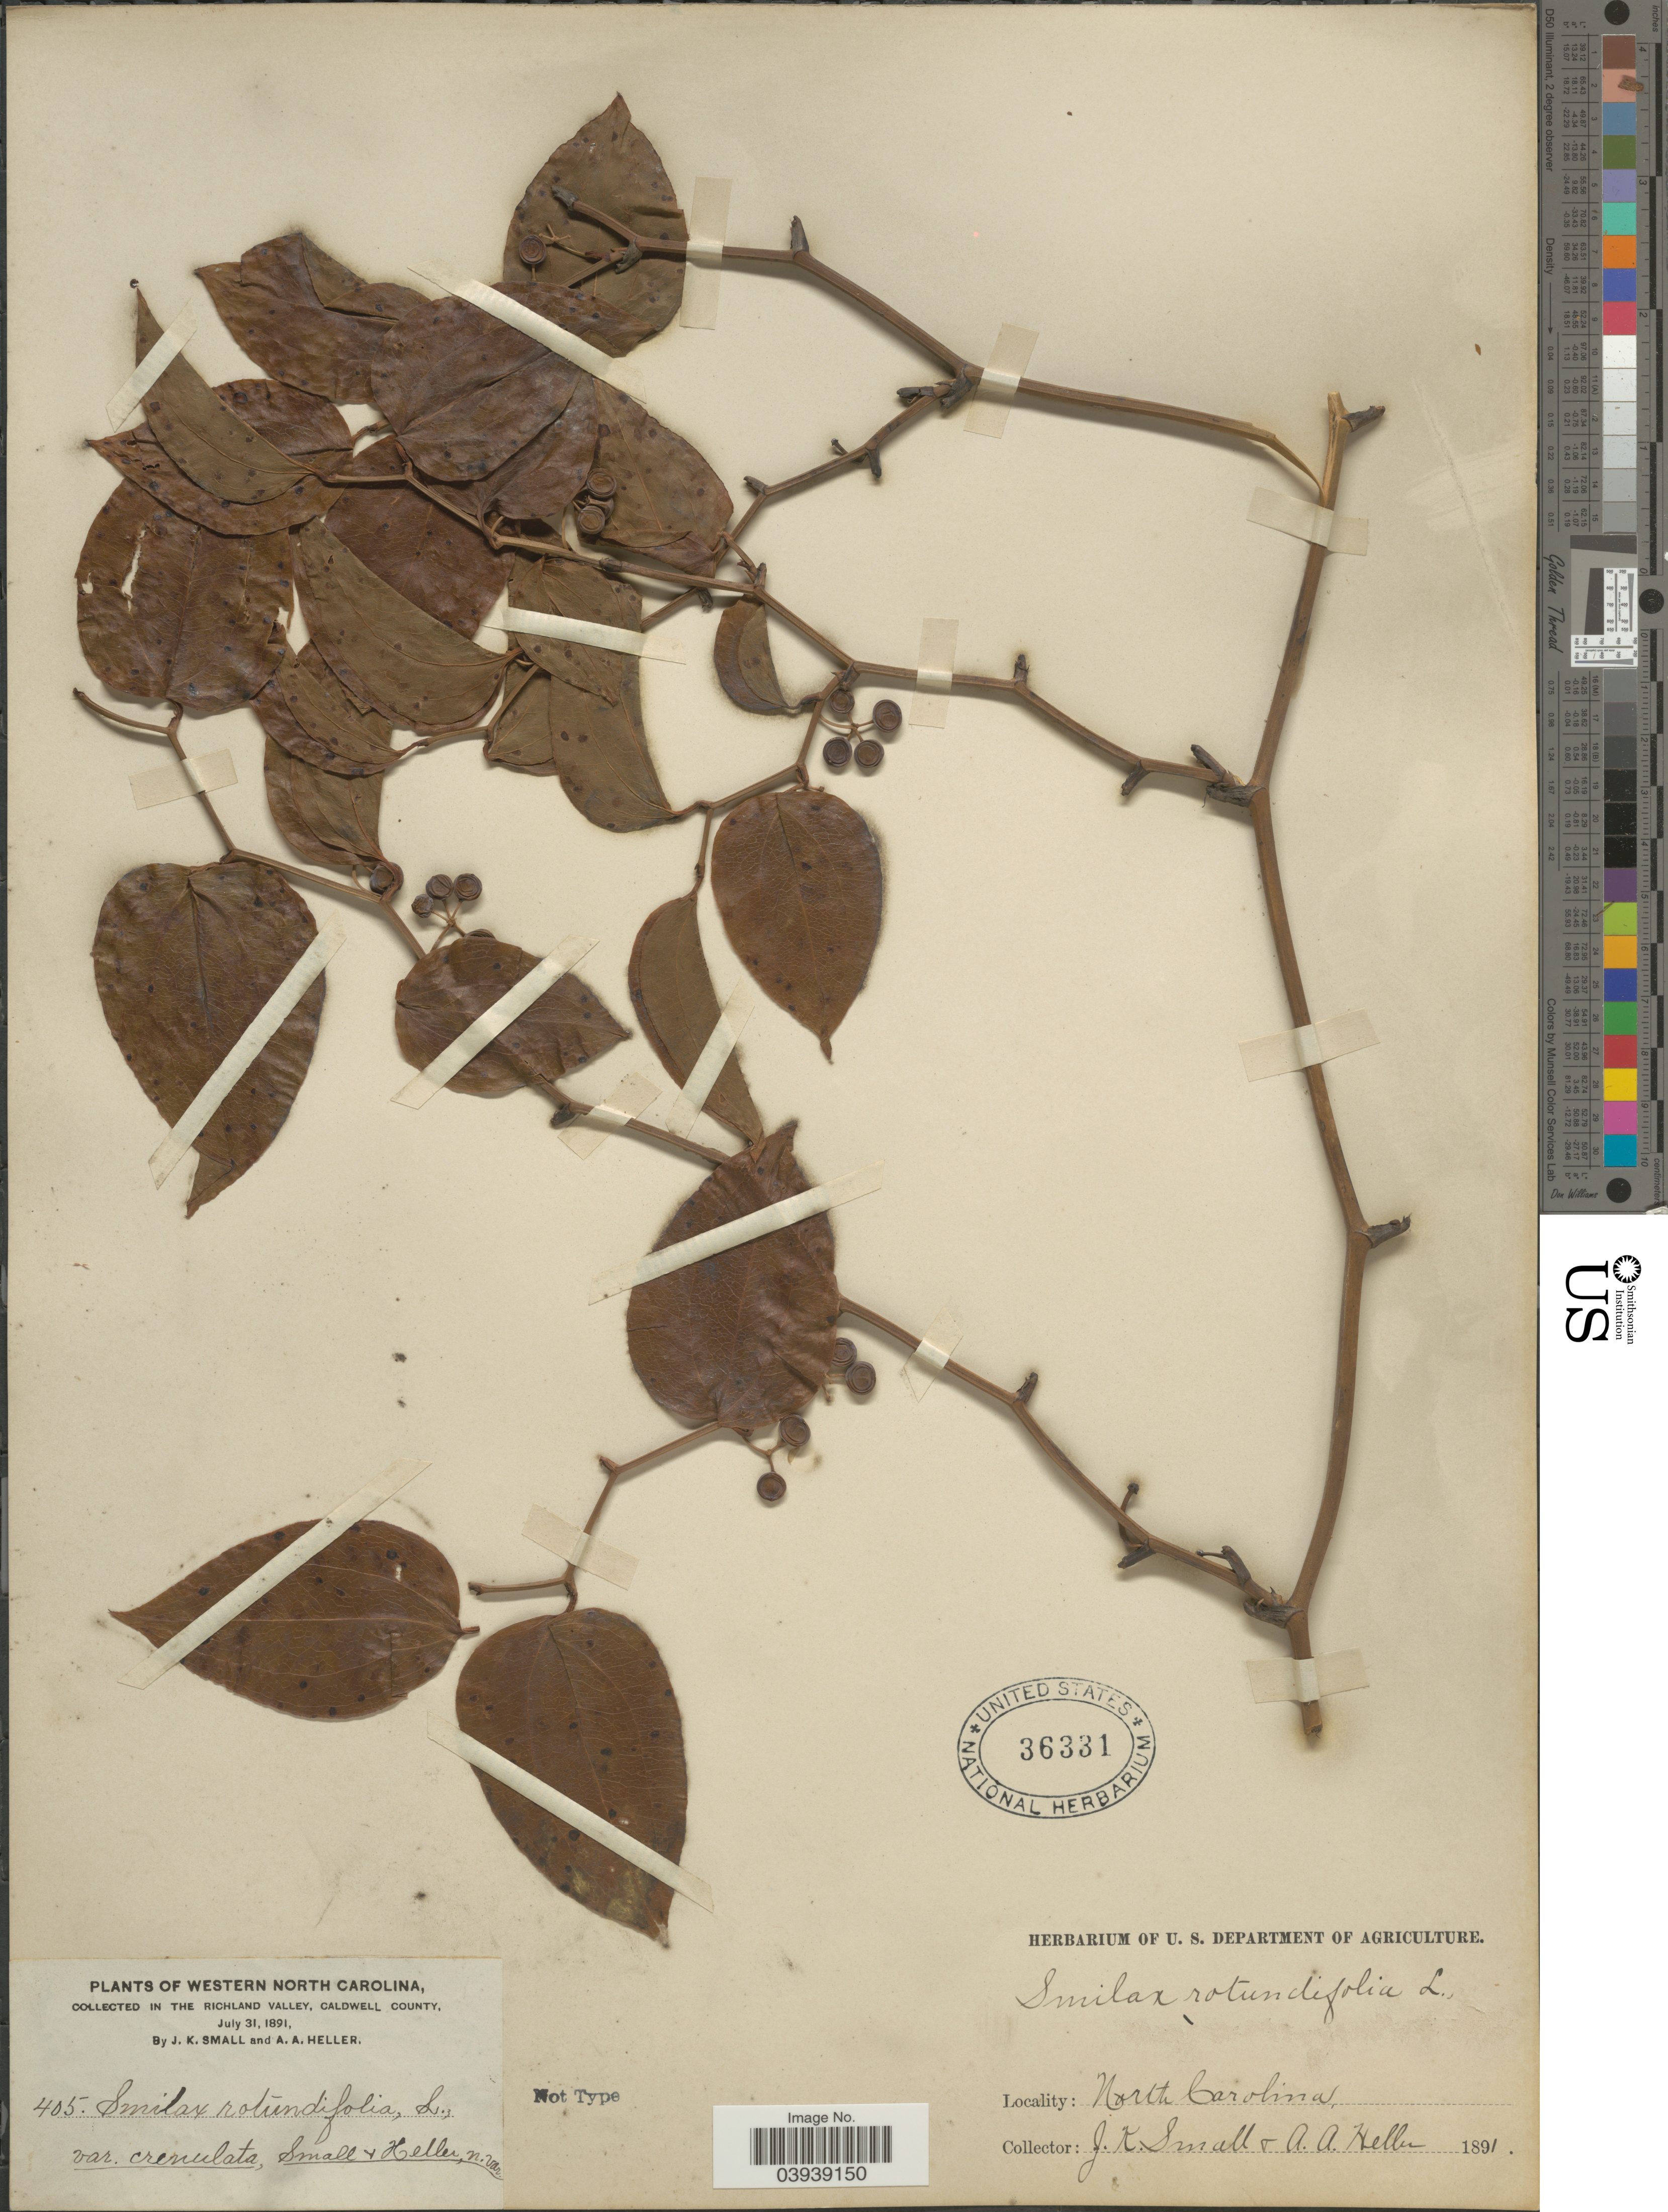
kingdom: Plantae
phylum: Tracheophyta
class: Liliopsida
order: Liliales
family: Smilacaceae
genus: Smilax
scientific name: Smilax rotundifolia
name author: L.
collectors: J. K. Small & A. A. Heller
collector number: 405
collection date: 1891-07-31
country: United States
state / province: North Carolina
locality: Western North Carolina. In the Richland Valley, Caldwell County.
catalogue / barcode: US 36331